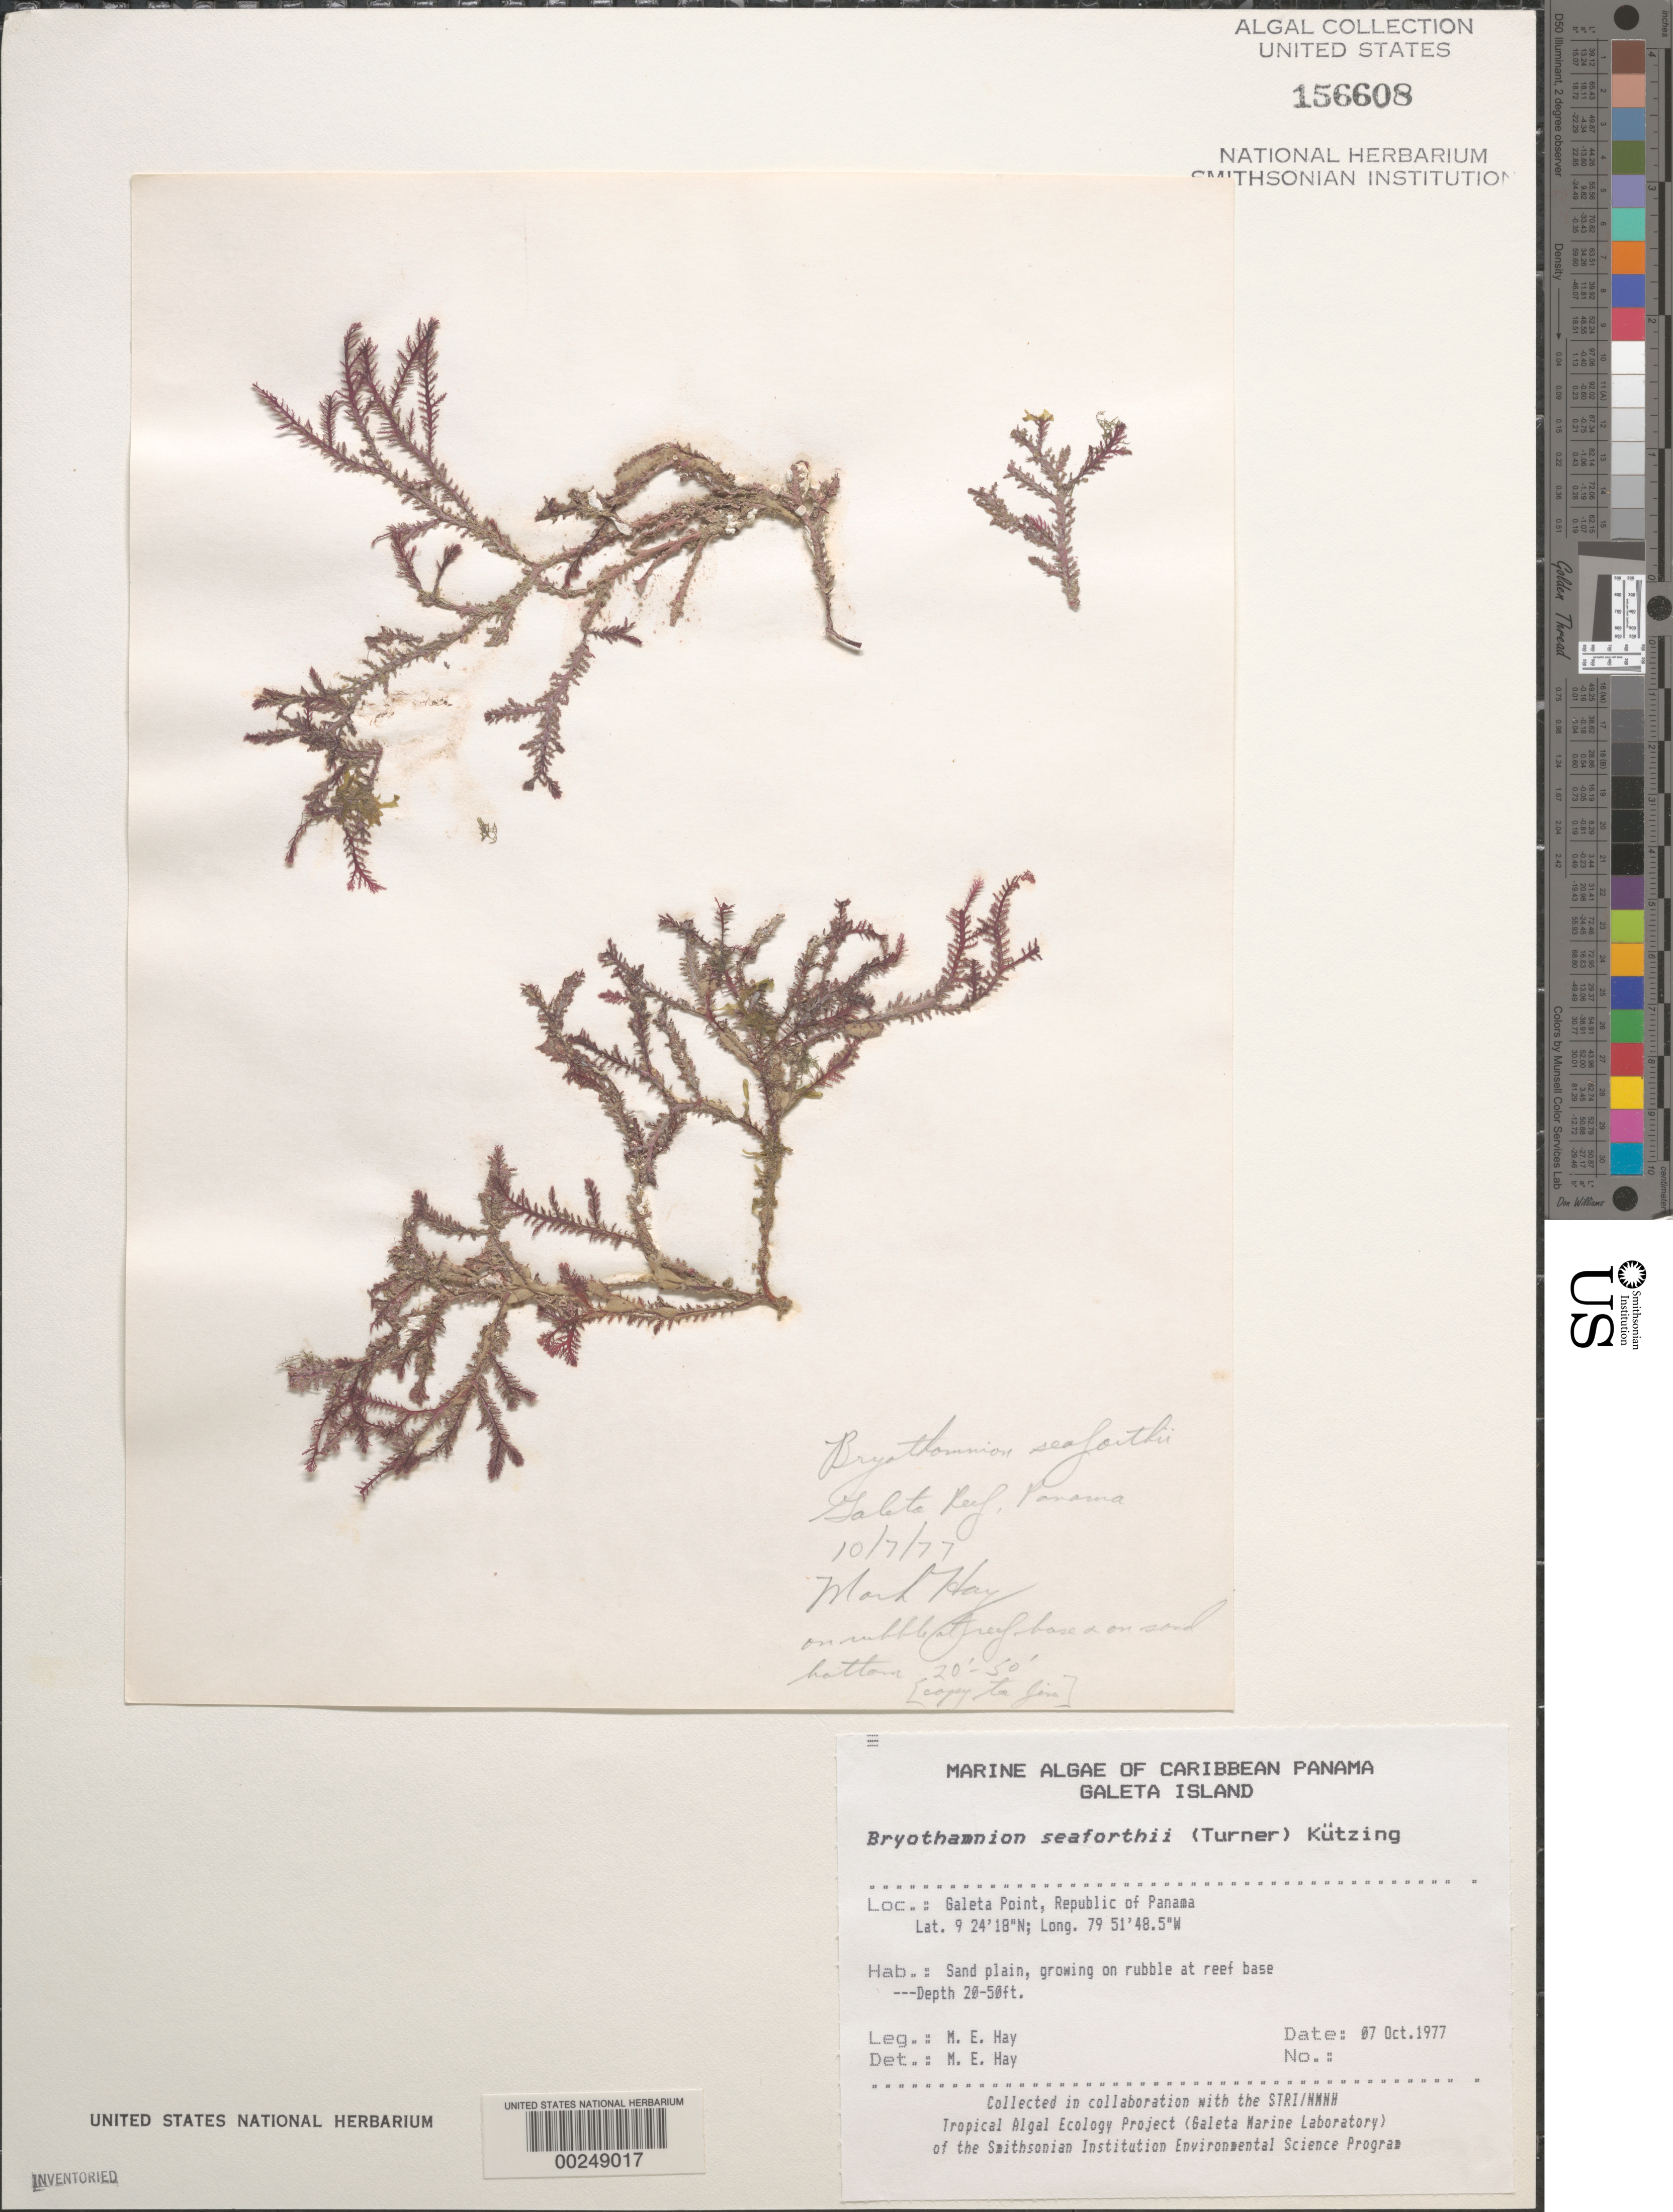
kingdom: Plantae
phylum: Rhodophyta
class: Florideophyceae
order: Ceramiales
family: Rhodomelaceae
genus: Bryothamnion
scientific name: Bryothamnion seaforthii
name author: (Turner) Kütz.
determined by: Hay, M. E.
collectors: M. E. Hay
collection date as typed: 07 Oct 1977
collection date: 1977-10-07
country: Panama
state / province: Colón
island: Galeta Island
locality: Galeta Point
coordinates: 9 24' 18" N, 79 51' 48.5" W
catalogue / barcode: US 156608